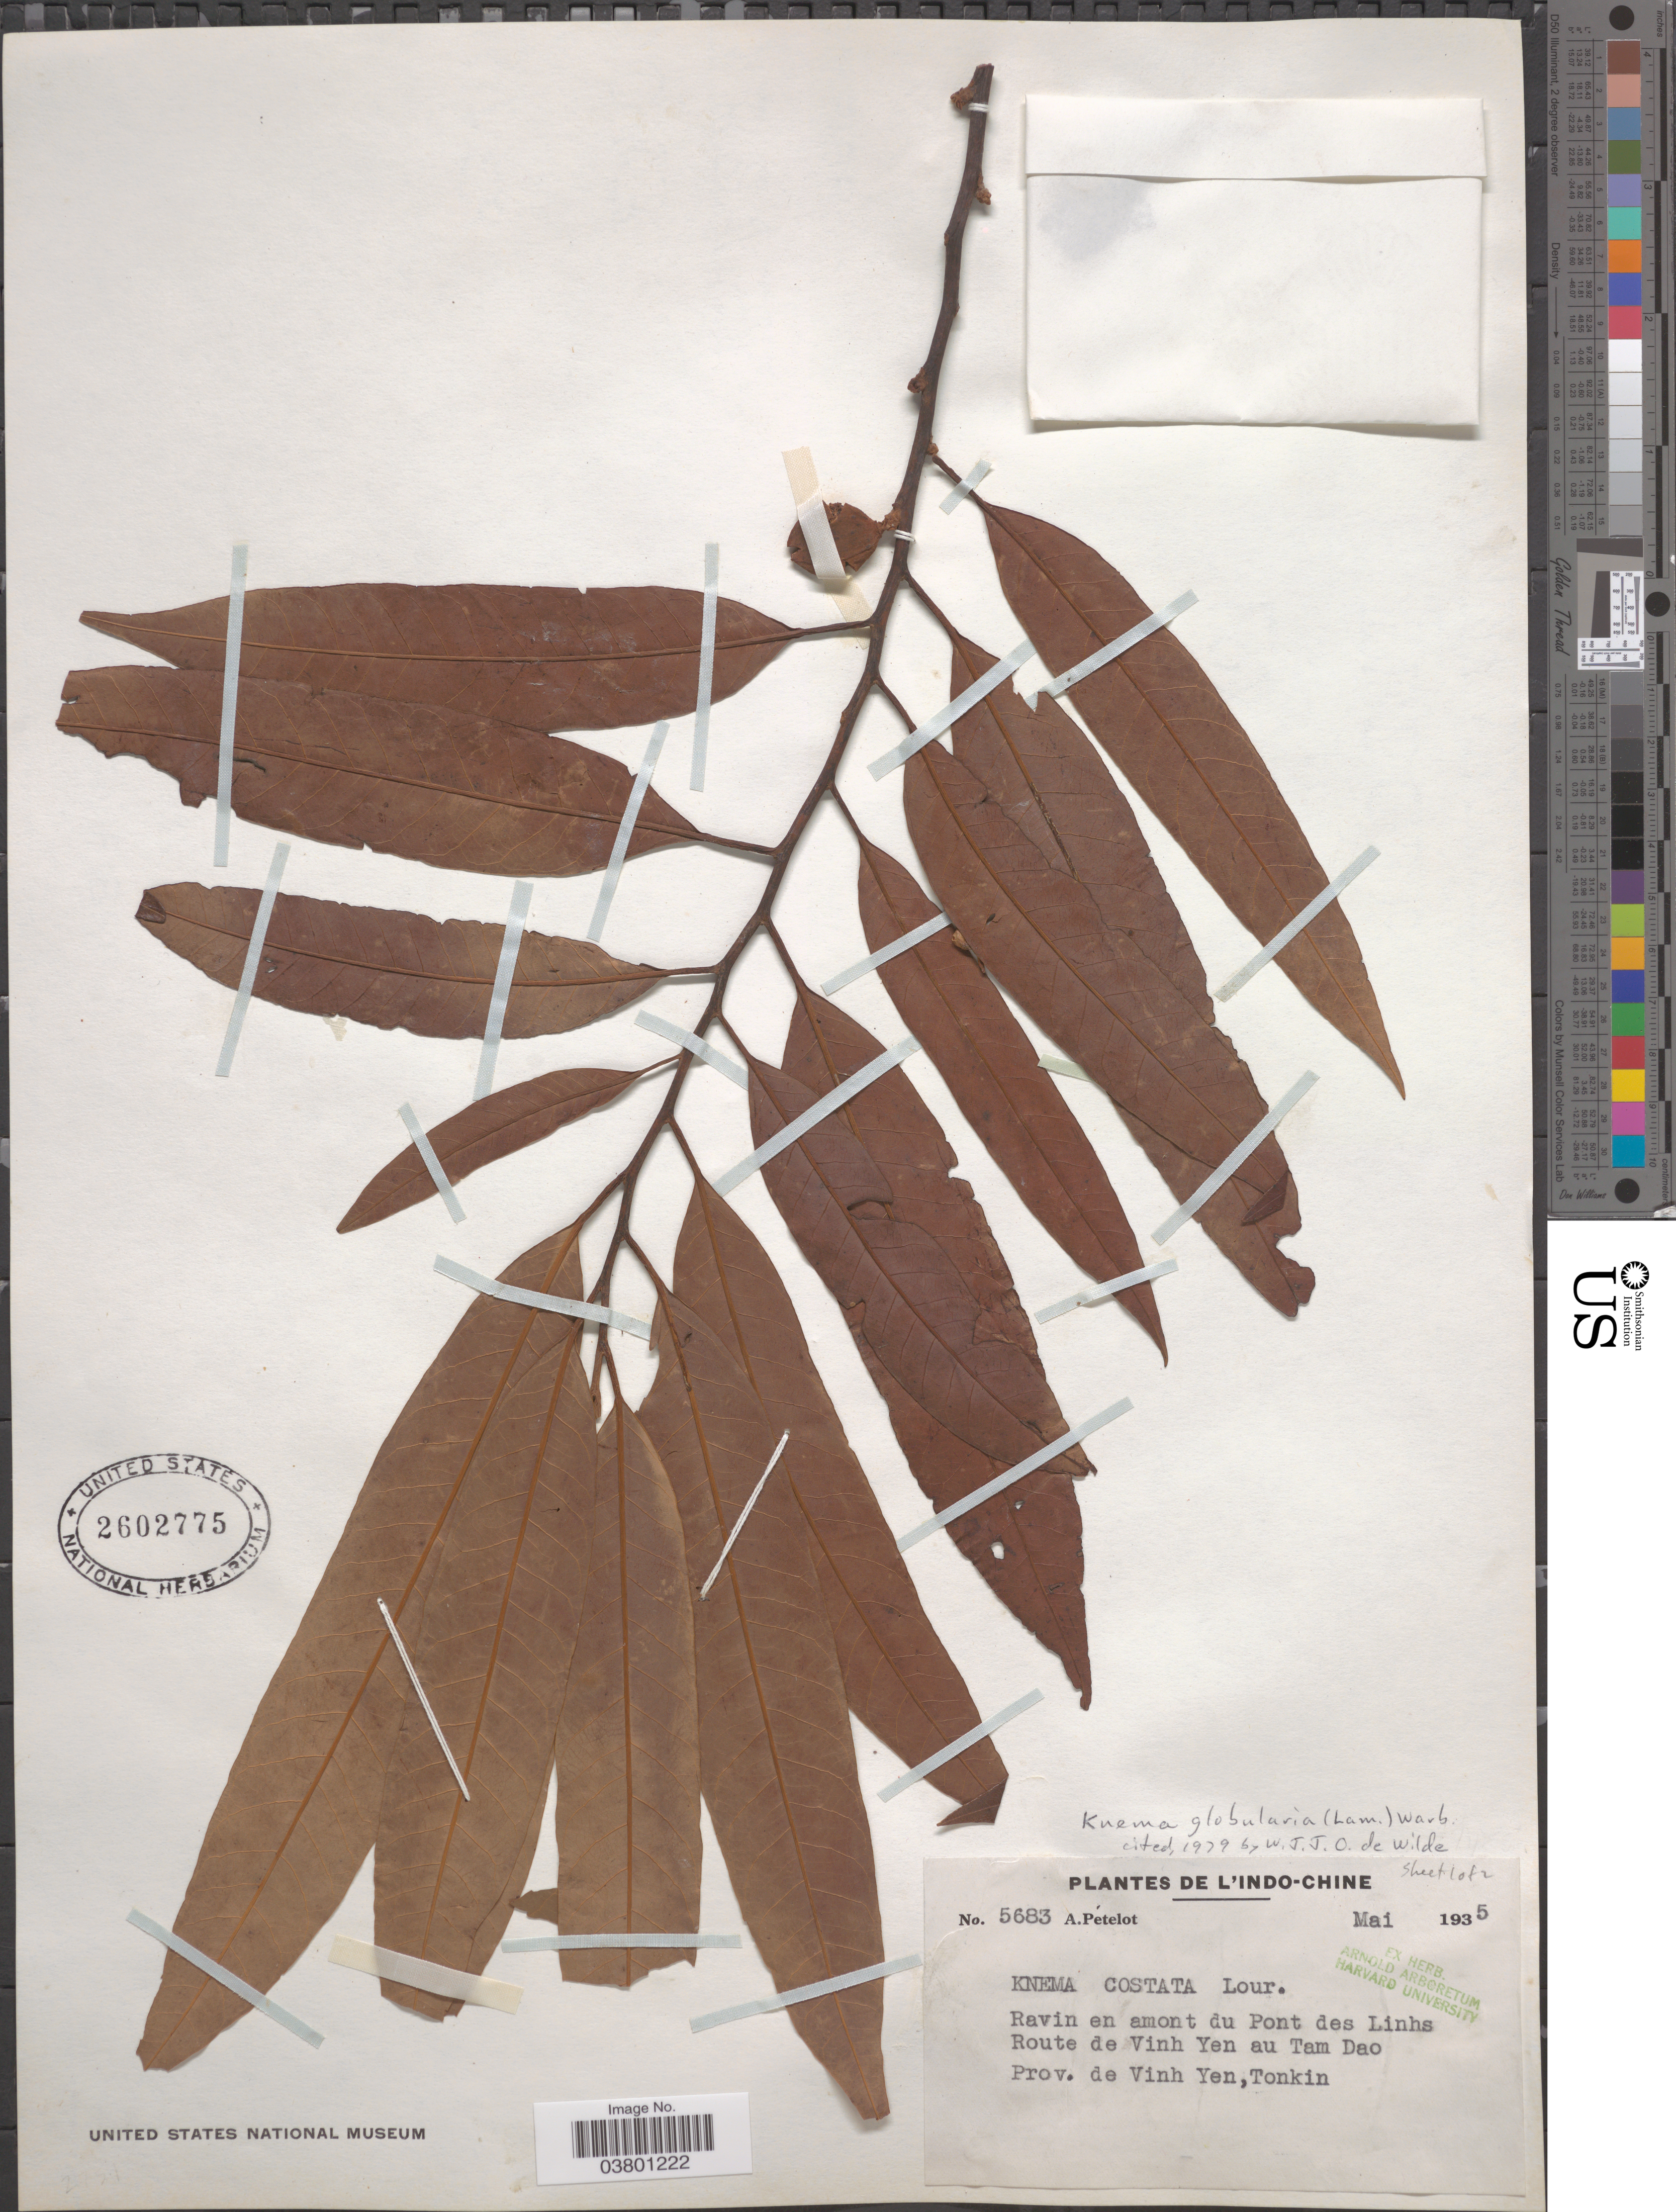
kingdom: Plantae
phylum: Tracheophyta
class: Magnoliopsida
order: Magnoliales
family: Myristicaceae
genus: Knema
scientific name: Knema globularia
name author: (Lam.) Warb.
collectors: A. Petelot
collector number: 5683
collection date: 1935-05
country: Vietnam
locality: L'Indo-Chine. Ravin en amont du Pont des Linhs. Route de Vinh Yen au Tam Dao. Prov. de Vinh Yen,Tonkin.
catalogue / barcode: US 2602775